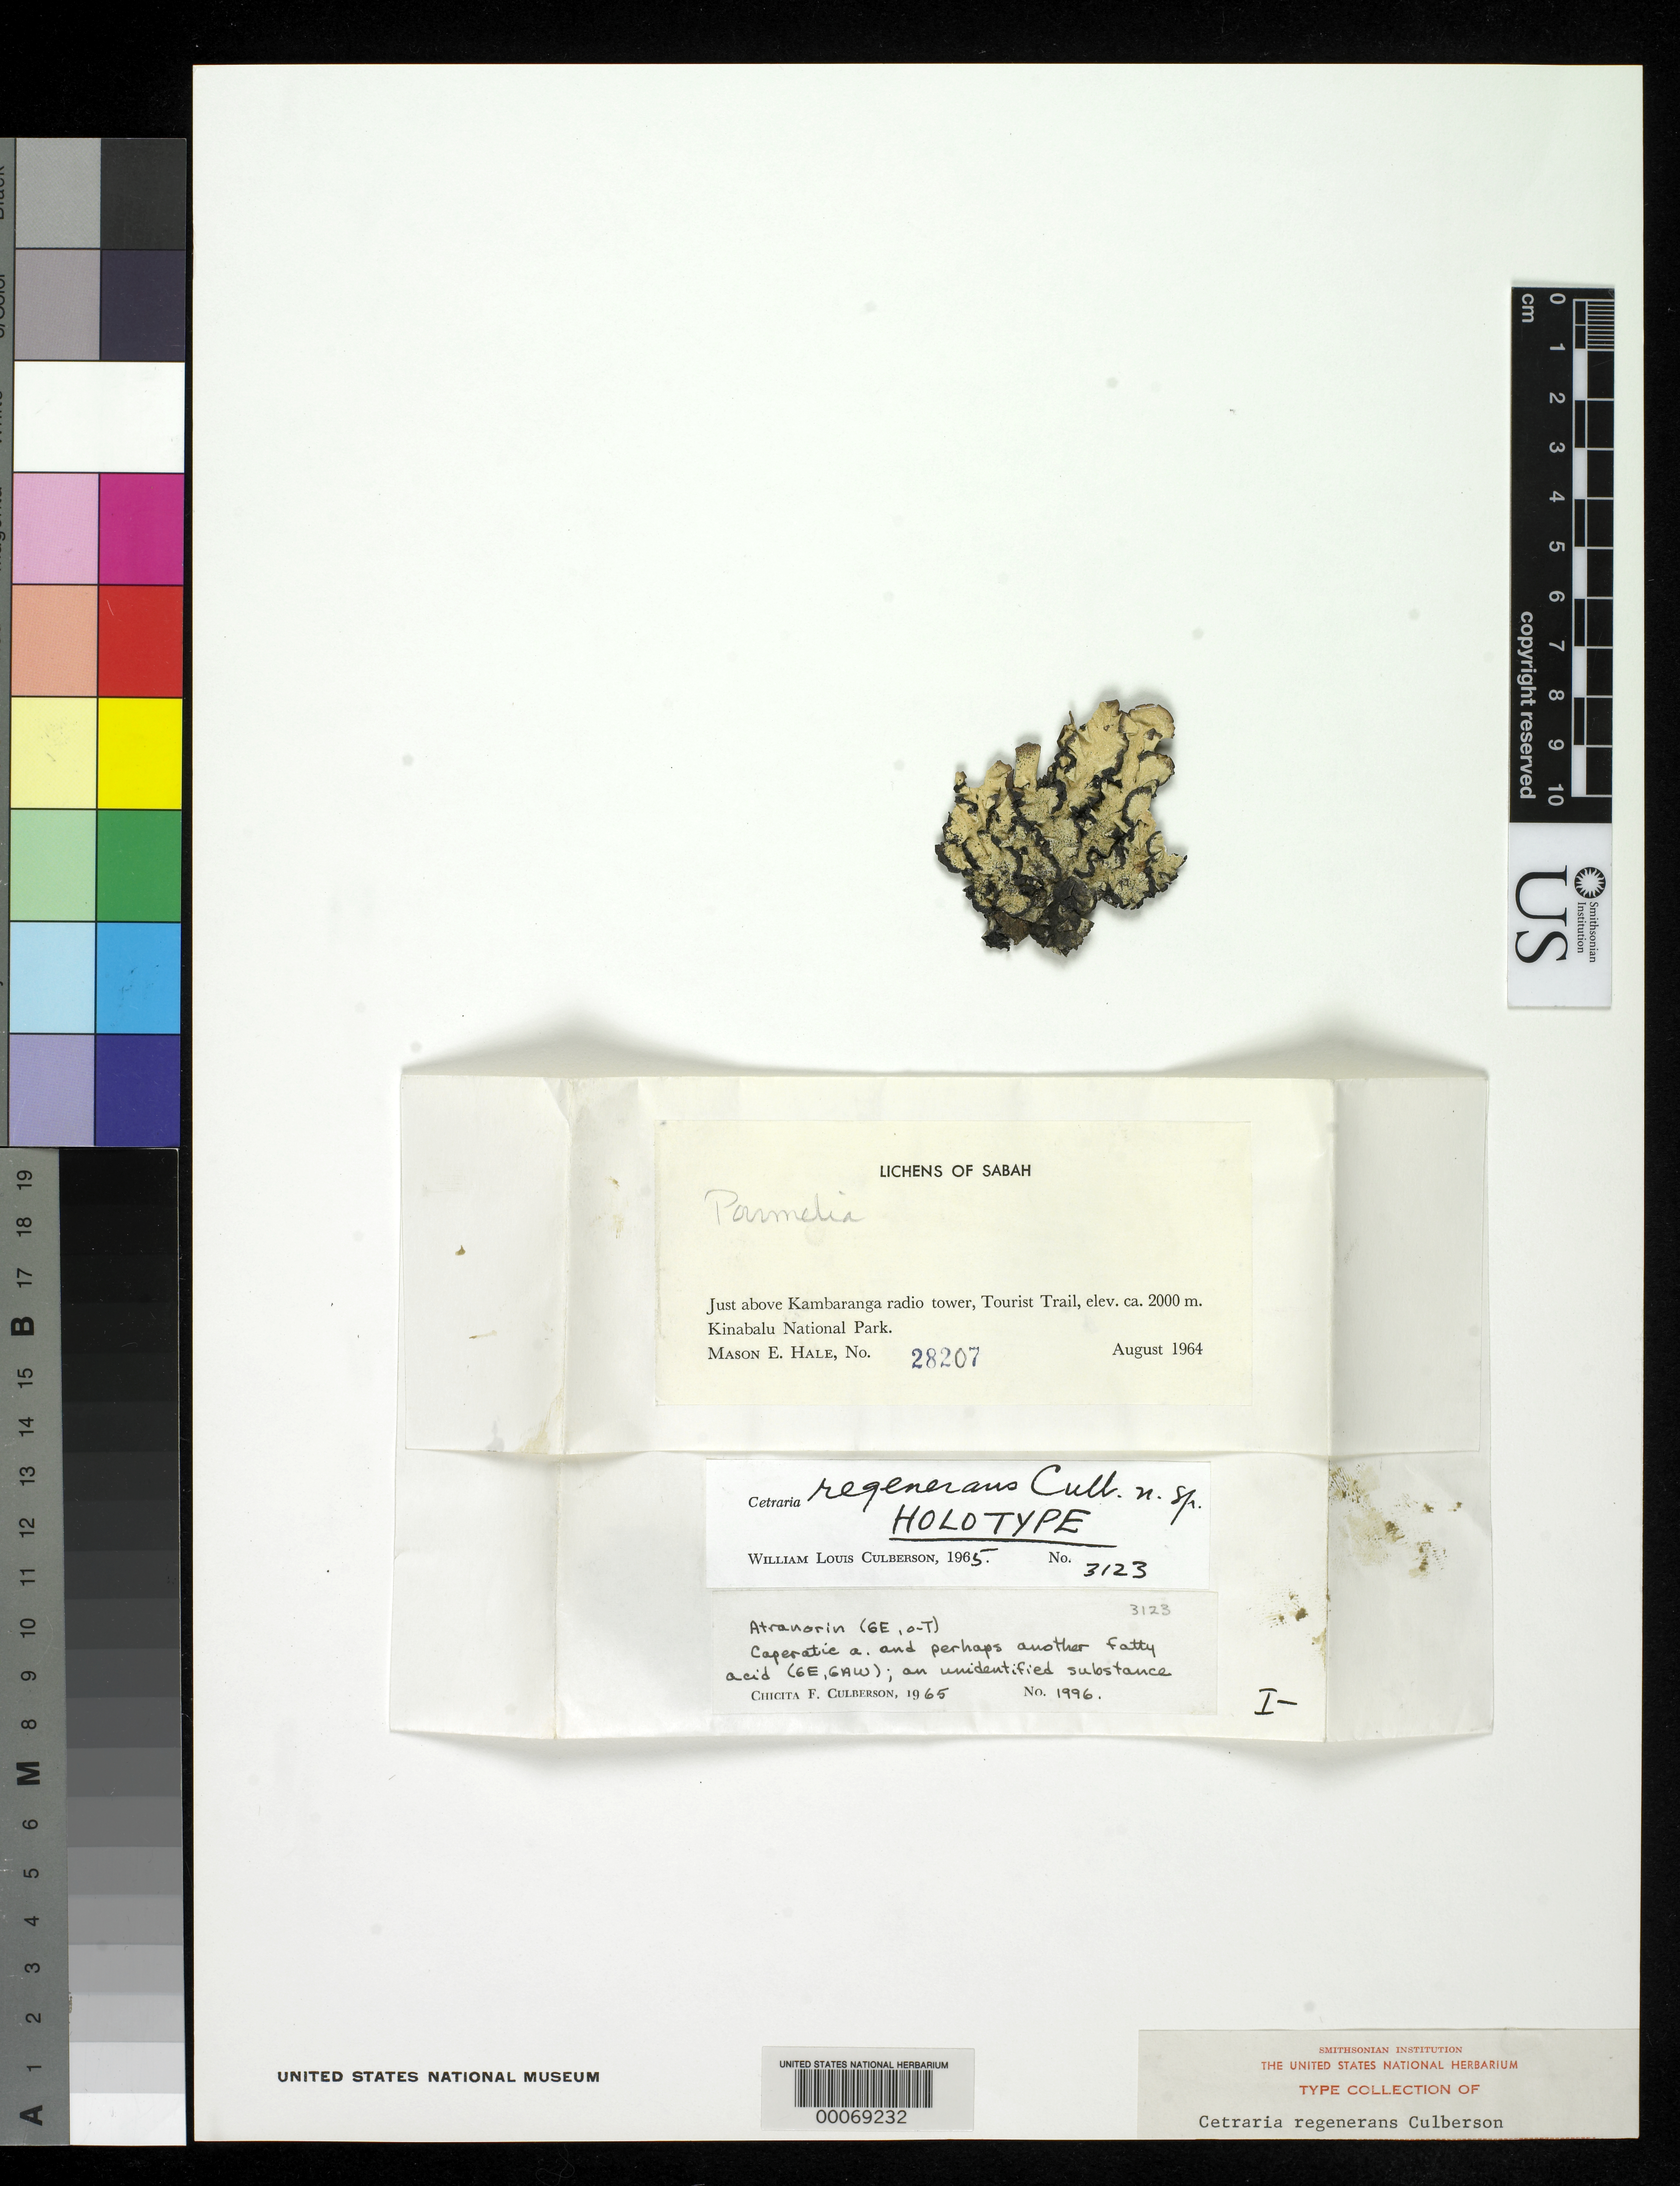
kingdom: Fungi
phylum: Ascomycota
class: Lecanoromycetes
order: Lecanorales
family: Parmeliaceae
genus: Platismatia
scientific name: Platismatia regenerans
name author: W.L. Culb. & C.F. Culb.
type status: Holotype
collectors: M. Hale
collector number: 28207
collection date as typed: Aug 1964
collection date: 1964-08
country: Malaysia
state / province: Sabah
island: Borneo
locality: Just above Kambaranga Radio Tower, tourist trail, Kinabalu Natl. Park.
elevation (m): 2000